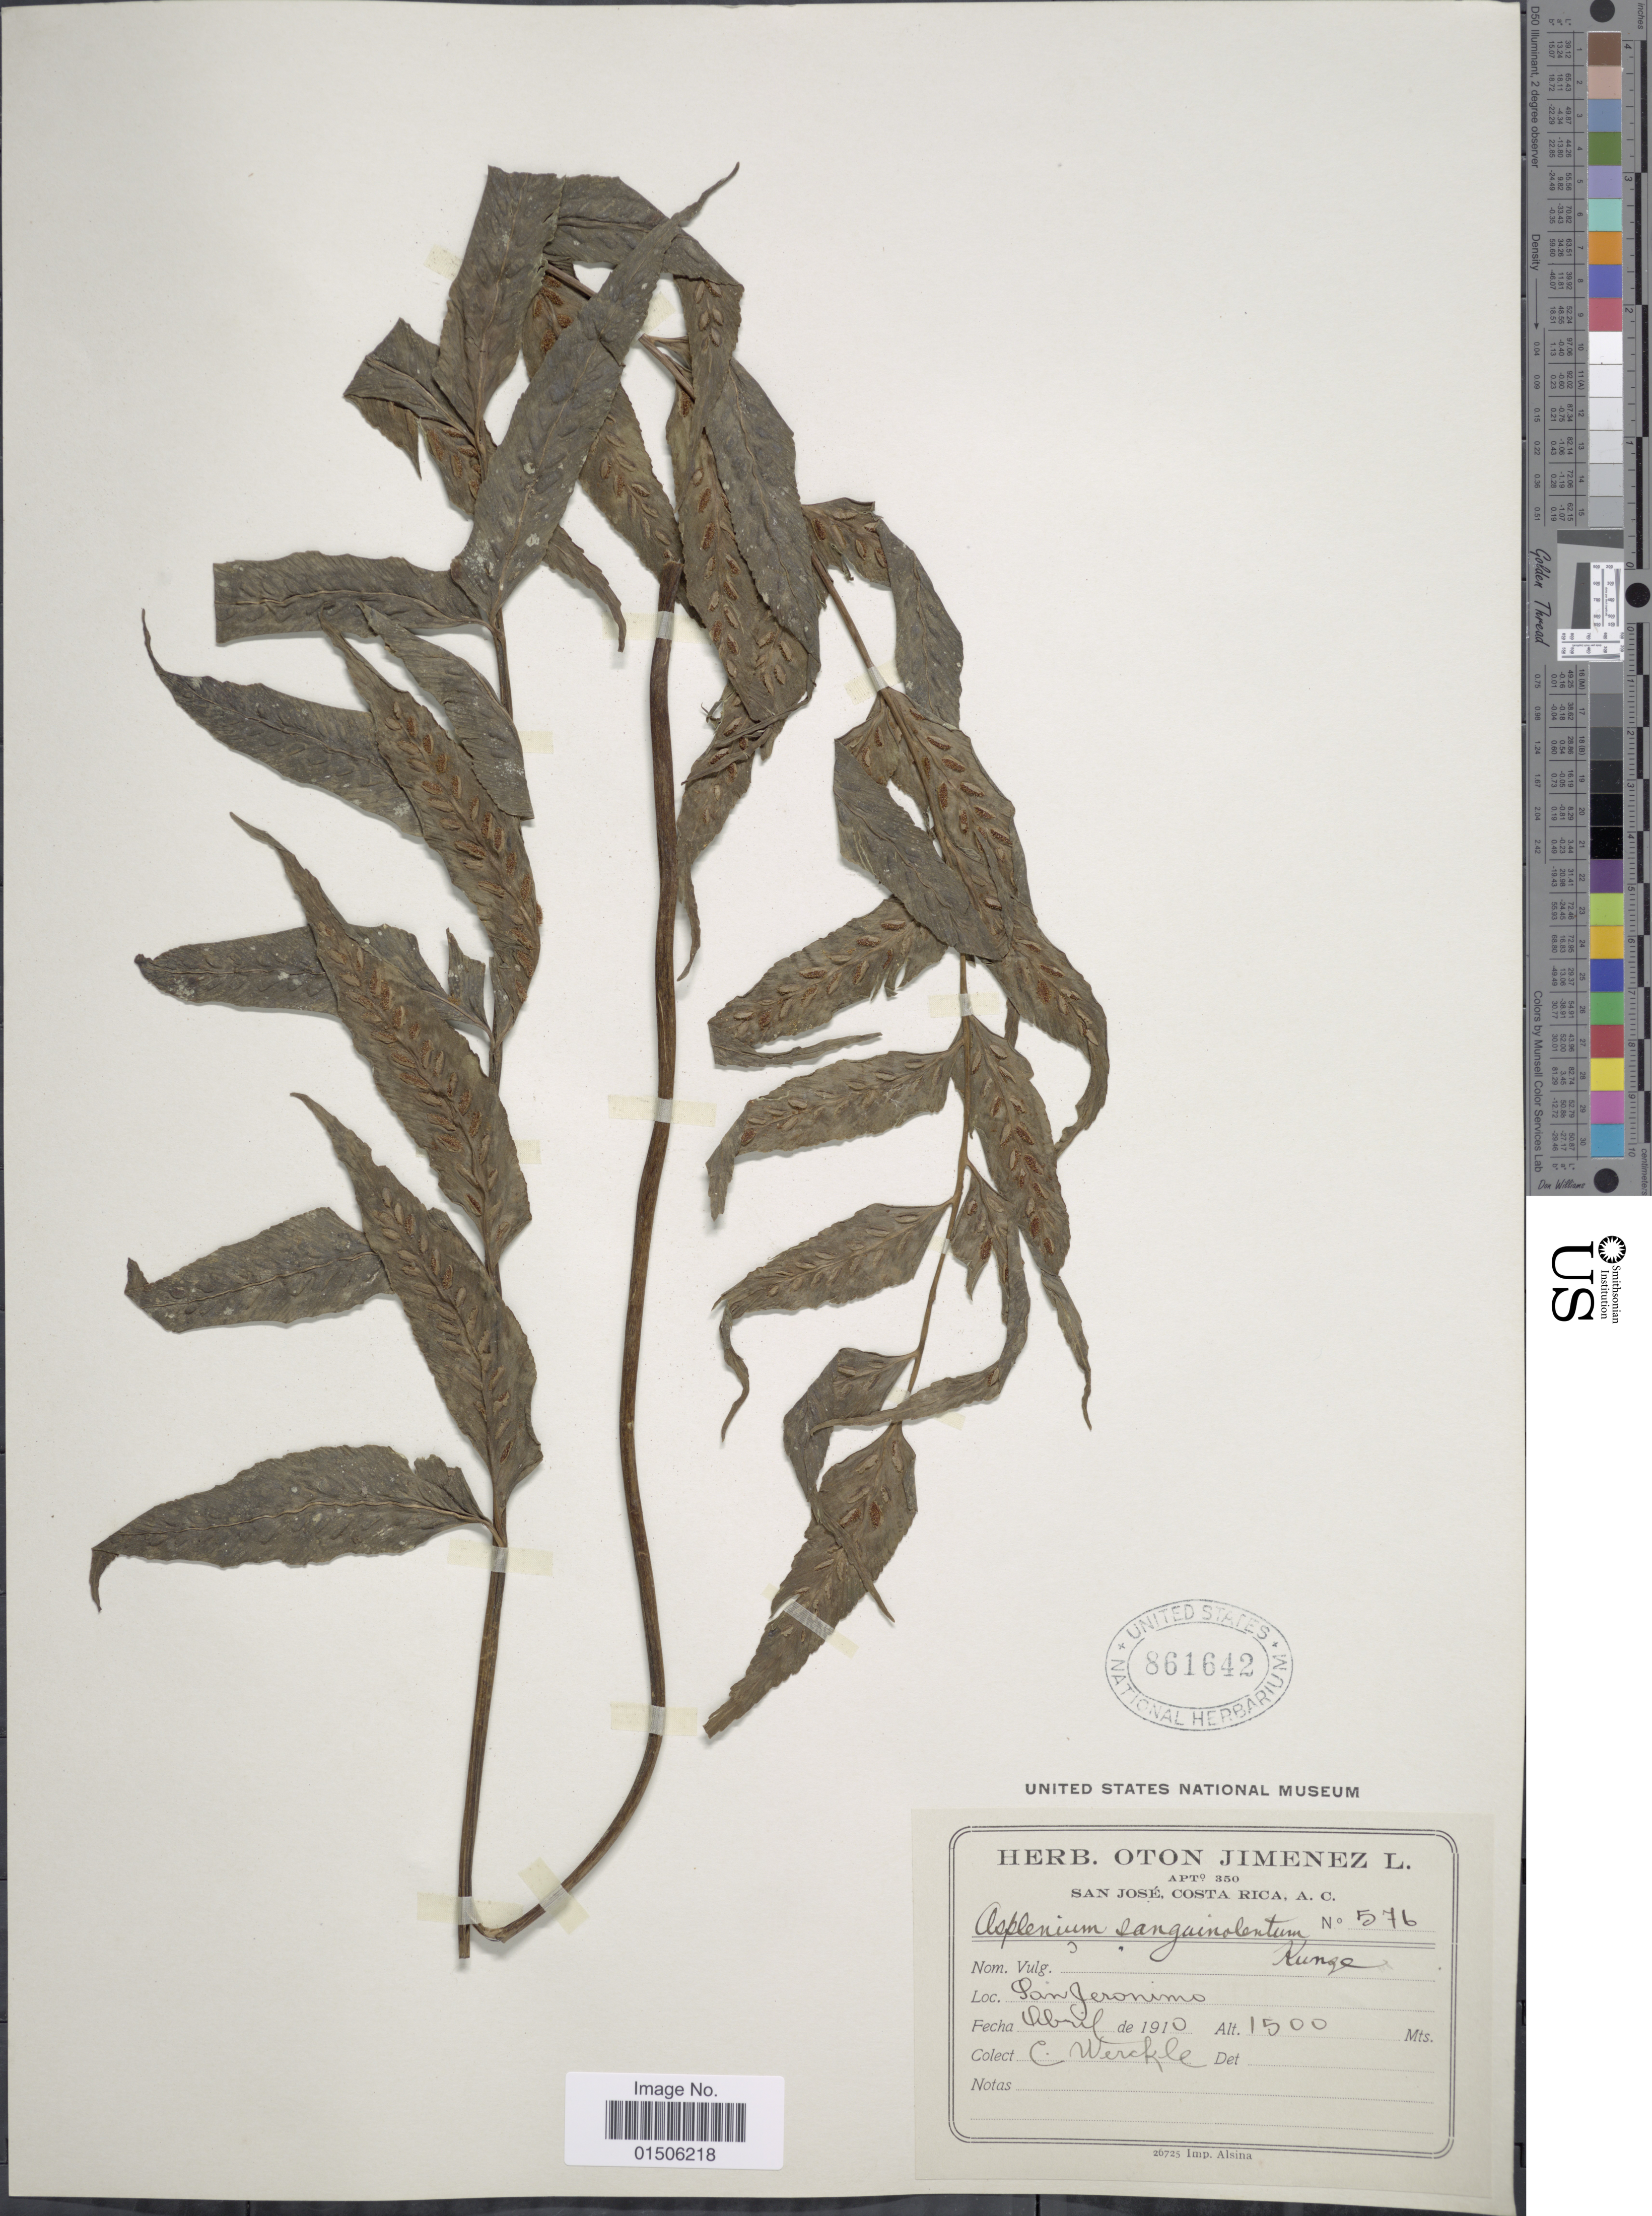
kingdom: Plantae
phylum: Tracheophyta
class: Polypodiopsida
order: Polypodiales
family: Aspleniaceae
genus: Asplenium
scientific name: Asplenium feei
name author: Kunze ex Fée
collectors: C. Wercklé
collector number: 576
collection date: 1910-04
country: Costa Rica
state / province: San José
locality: San Jeronimo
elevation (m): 1500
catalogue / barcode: US 861642